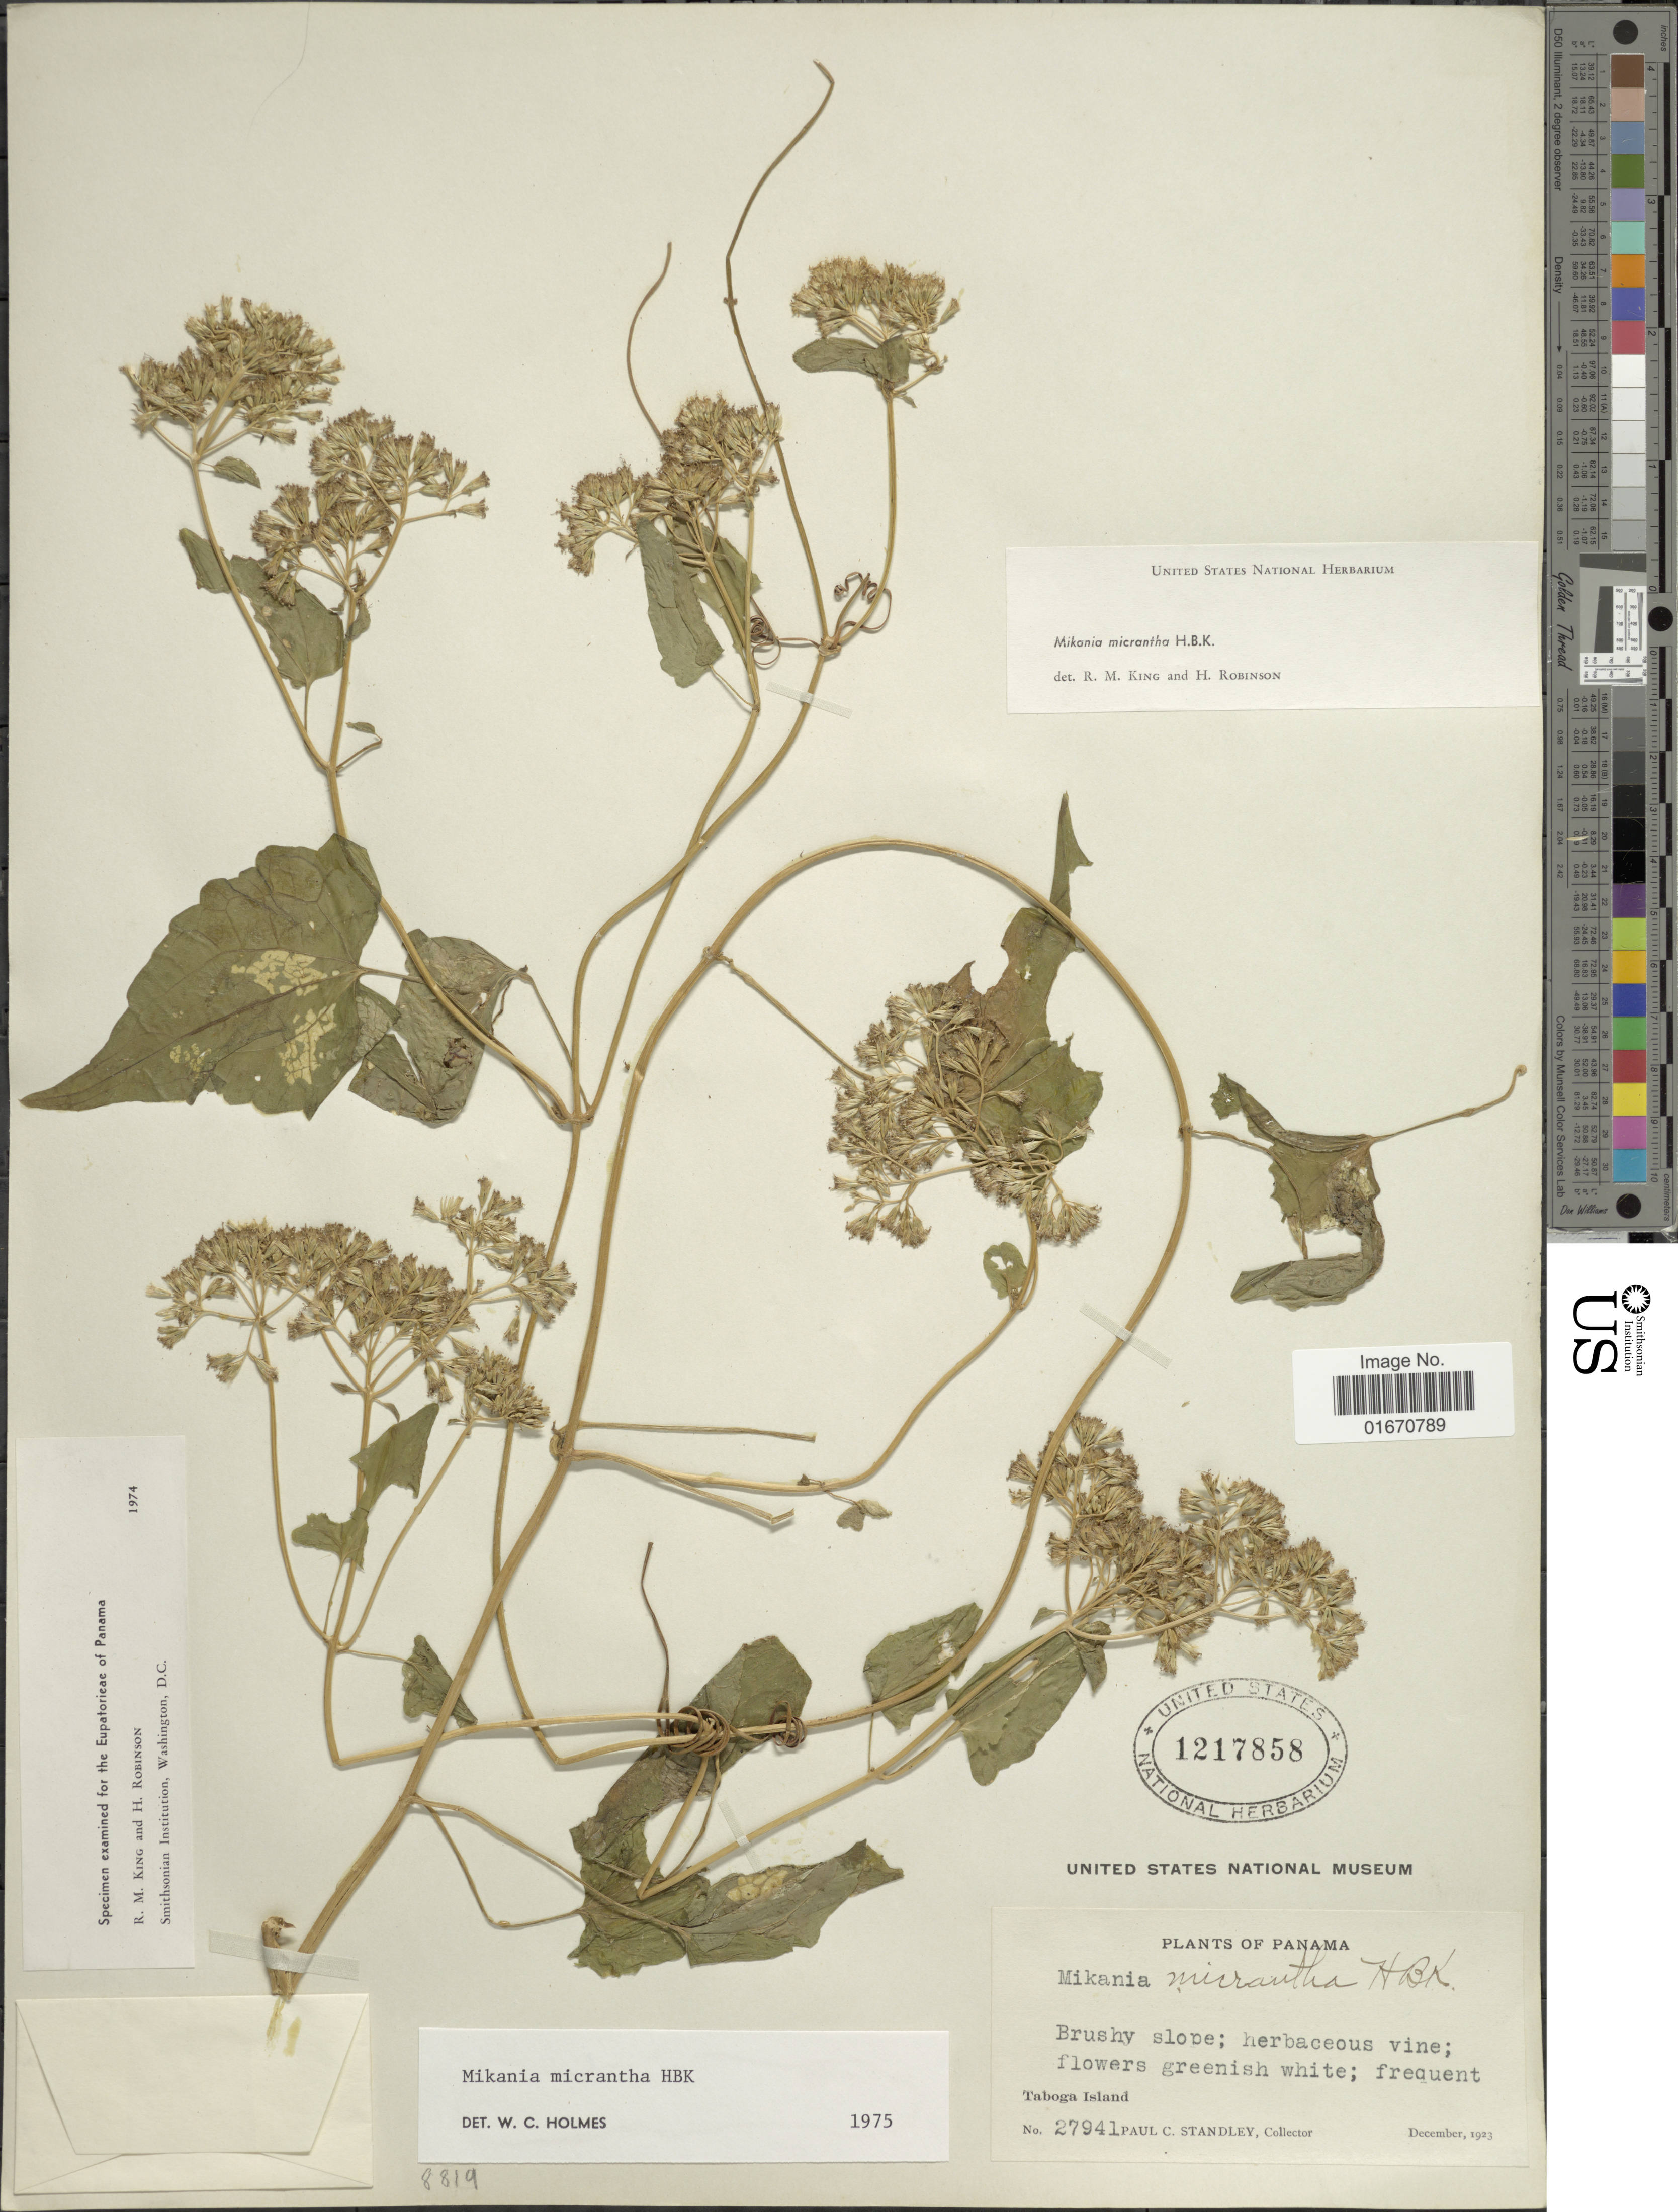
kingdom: Plantae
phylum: Tracheophyta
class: Magnoliopsida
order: Asterales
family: Asteraceae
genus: Mikania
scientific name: Mikania micrantha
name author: Kunth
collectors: P. C. Standley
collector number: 27941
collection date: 1923-12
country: Panama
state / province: Panamá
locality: Taboga Island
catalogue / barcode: US 1217858